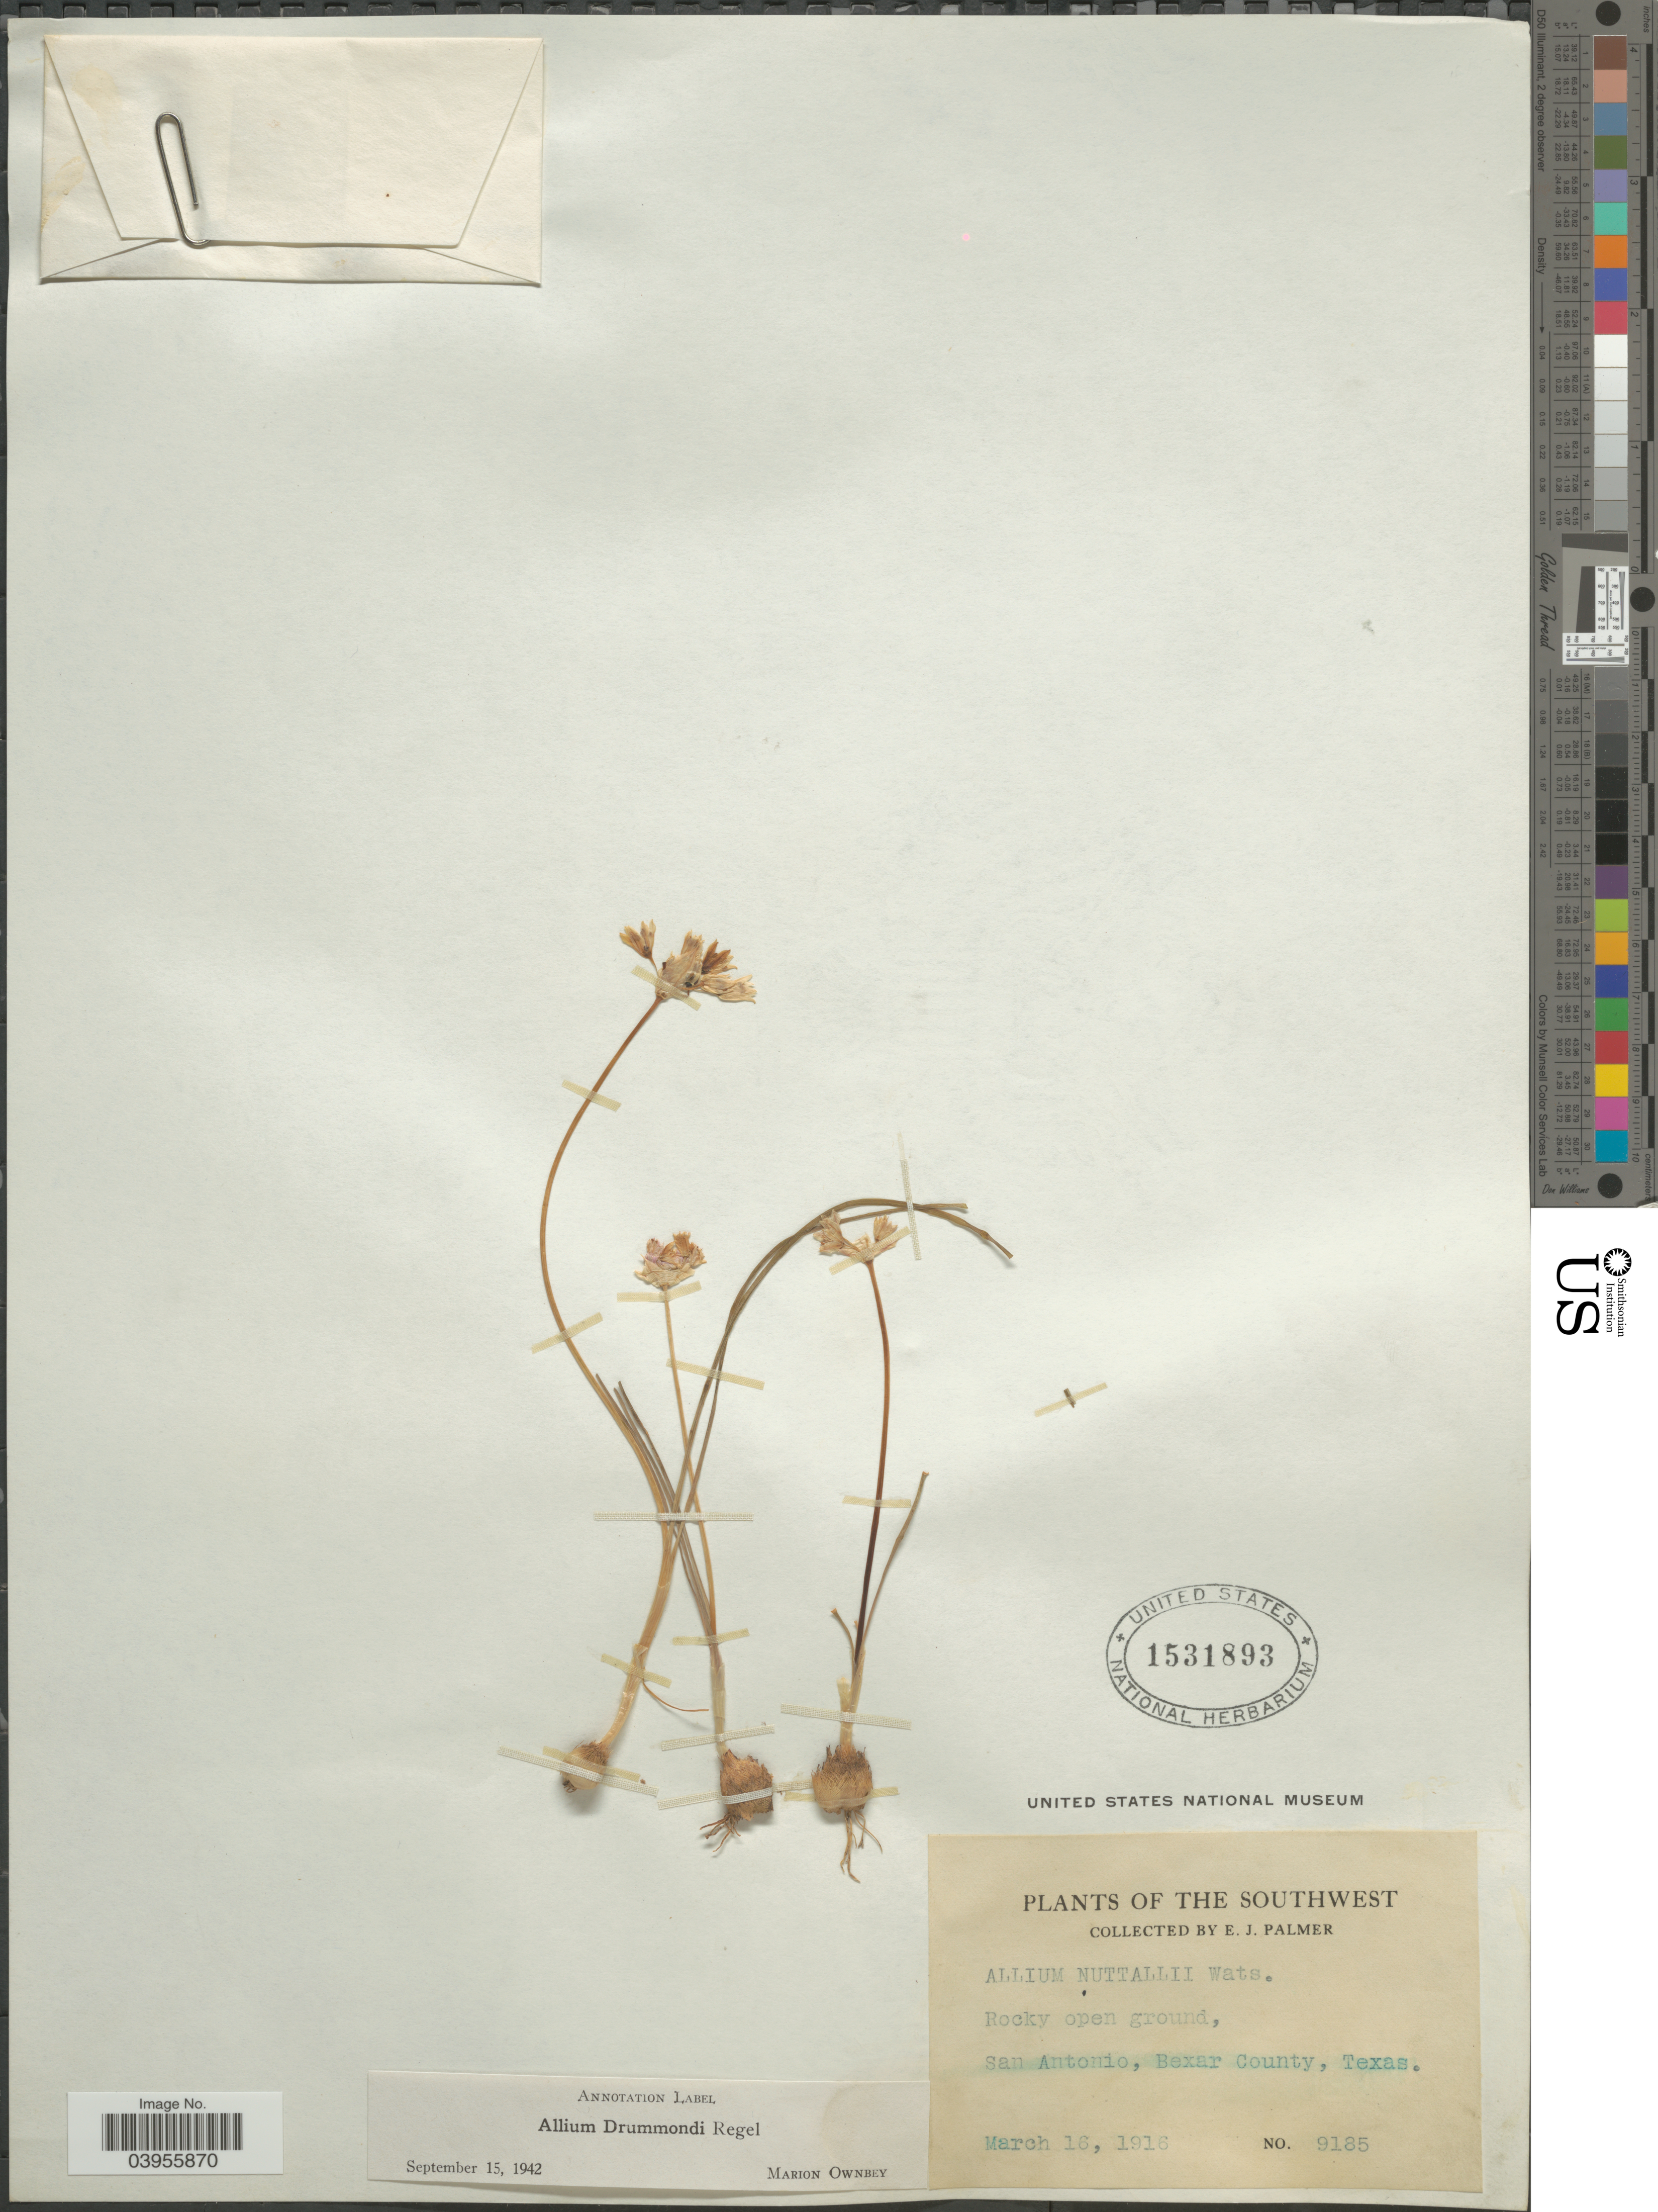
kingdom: Plantae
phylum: Tracheophyta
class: Liliopsida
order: Asparagales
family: Amaryllidaceae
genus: Allium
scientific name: Allium drummondii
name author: Regel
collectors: E. J. Palmer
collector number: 9185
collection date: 1916-03-16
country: United States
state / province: Texas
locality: The Southwest. San Antonio, Bexar County.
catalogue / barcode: US 1531893